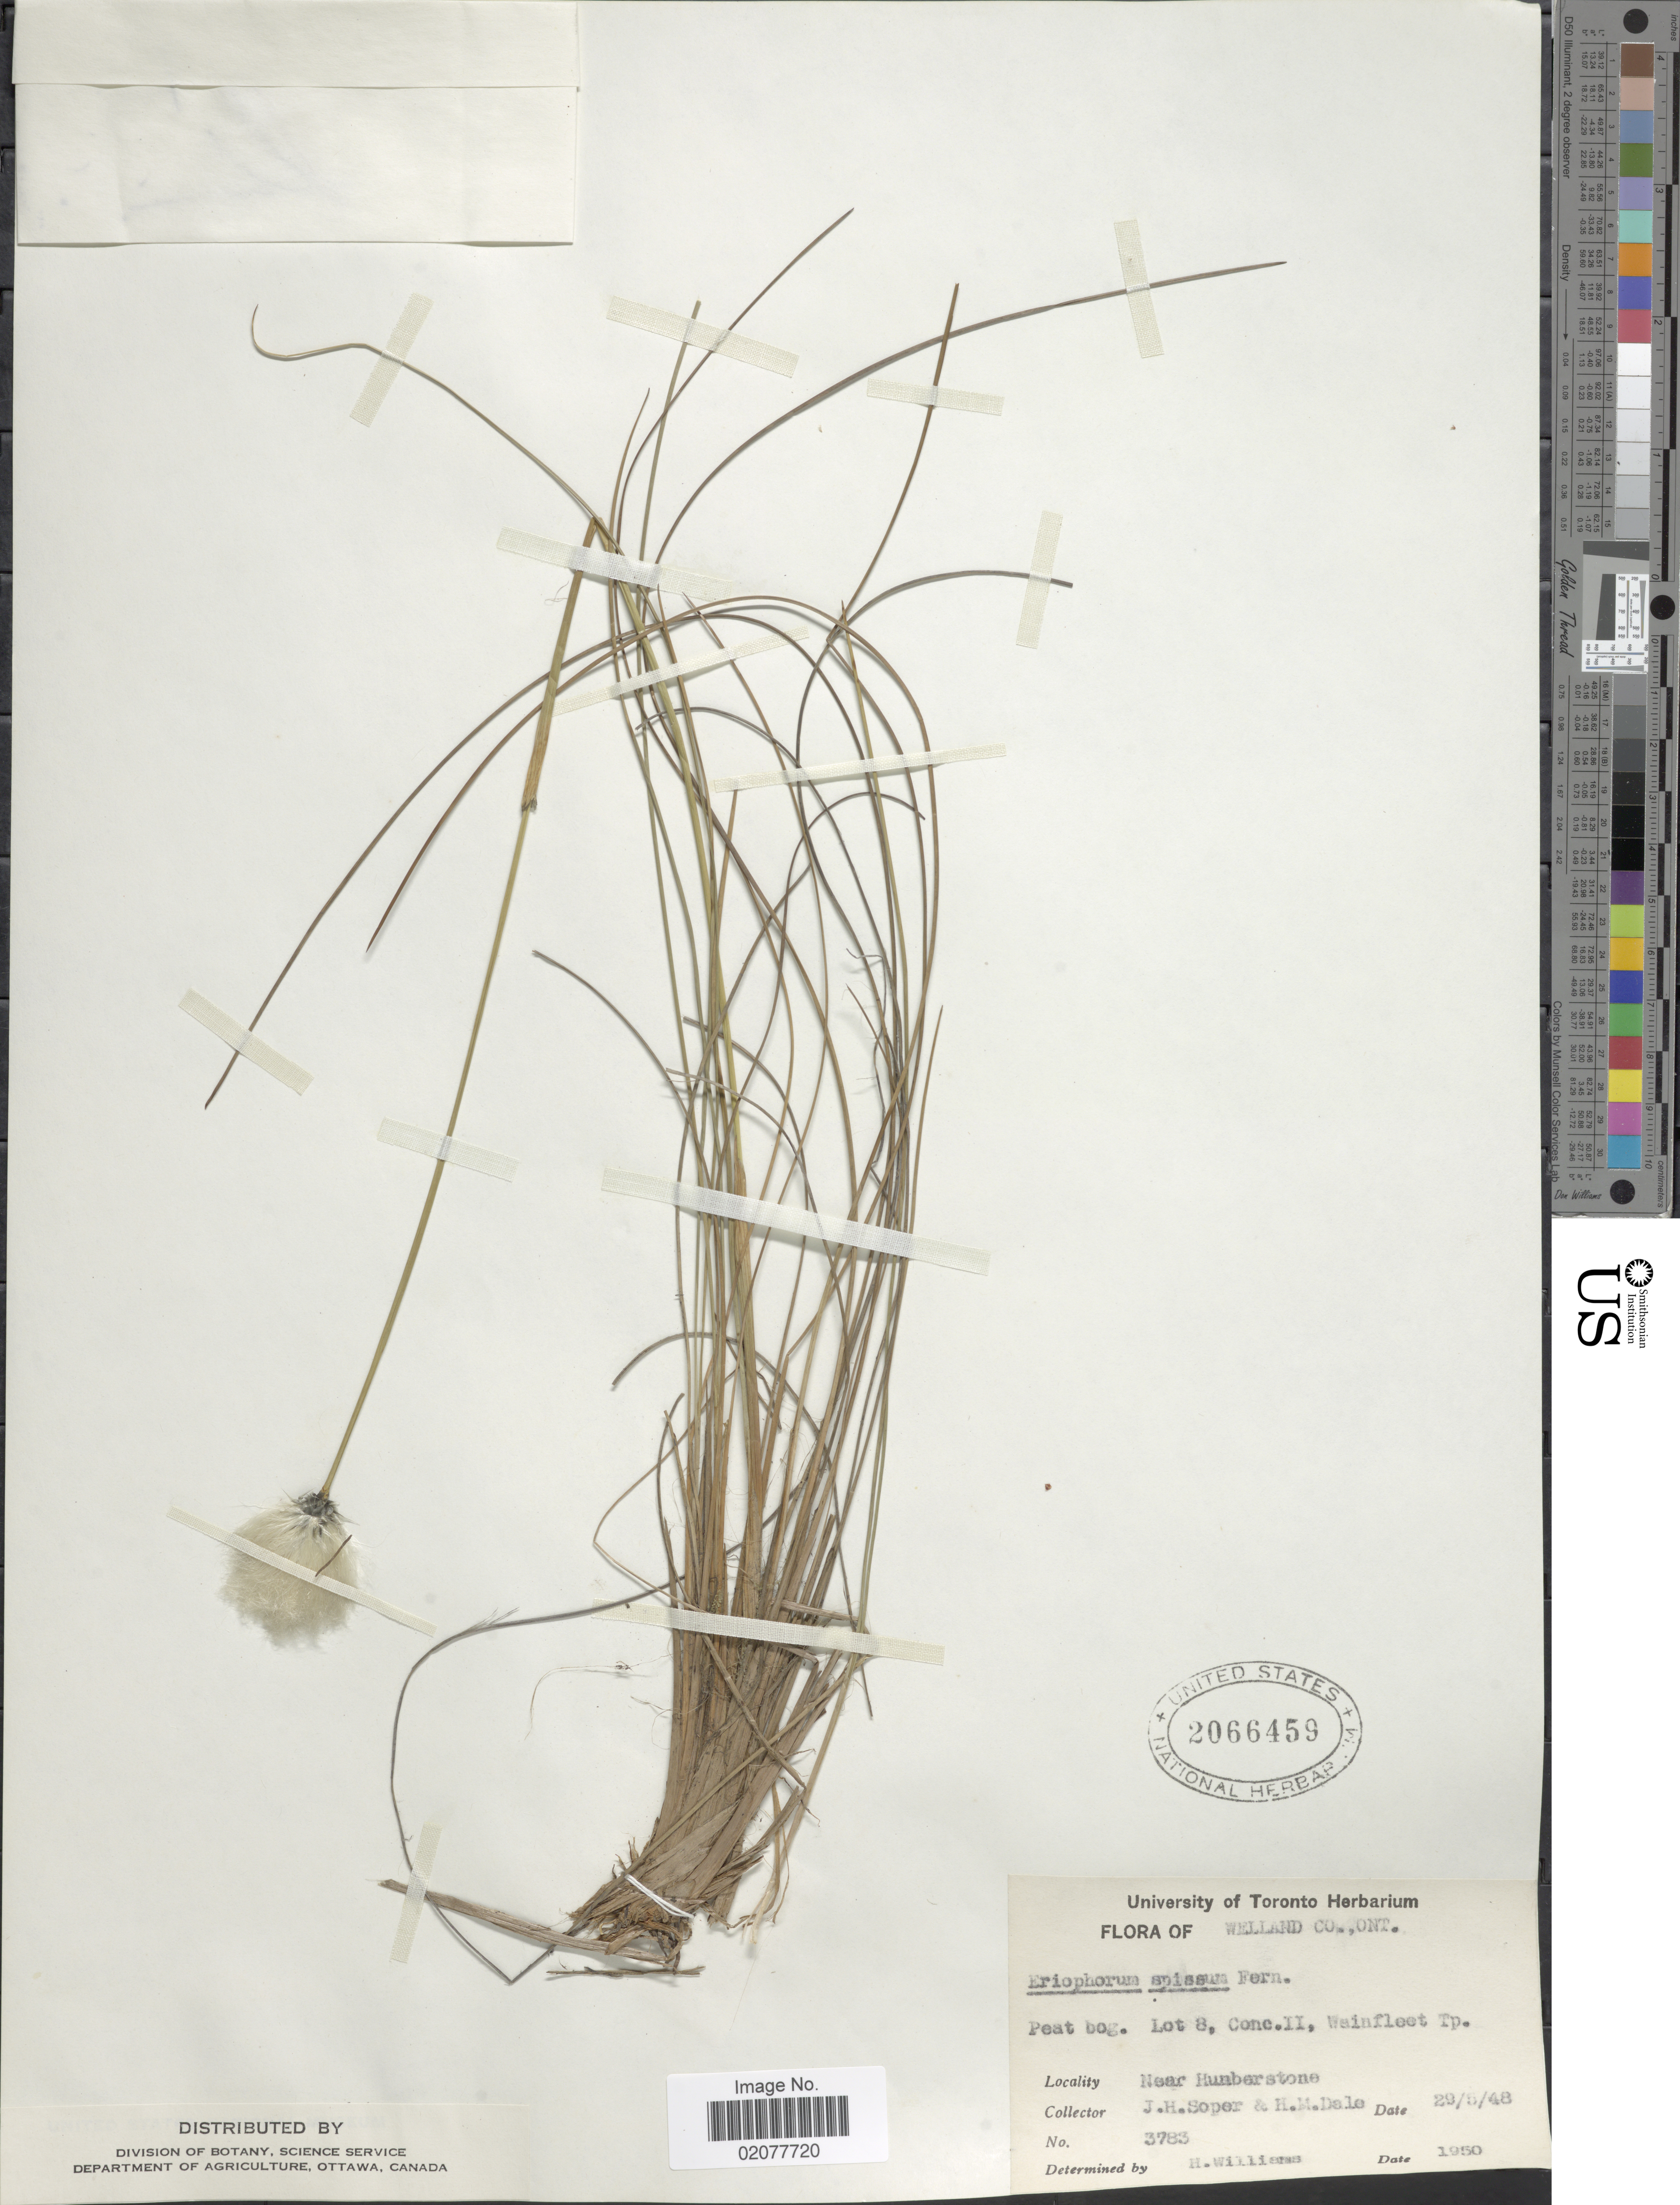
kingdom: Plantae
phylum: Tracheophyta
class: Liliopsida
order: Poales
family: Cyperaceae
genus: Eriophorum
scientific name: Eriophorum spissum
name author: Fernald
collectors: J. H. Soper & H. M. Dale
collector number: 3783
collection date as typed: Transcribed d/m/y: 29/5/48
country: Canada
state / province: Ontario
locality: Welland Co., Ont. Near Hunberstone.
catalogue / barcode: US 2066459